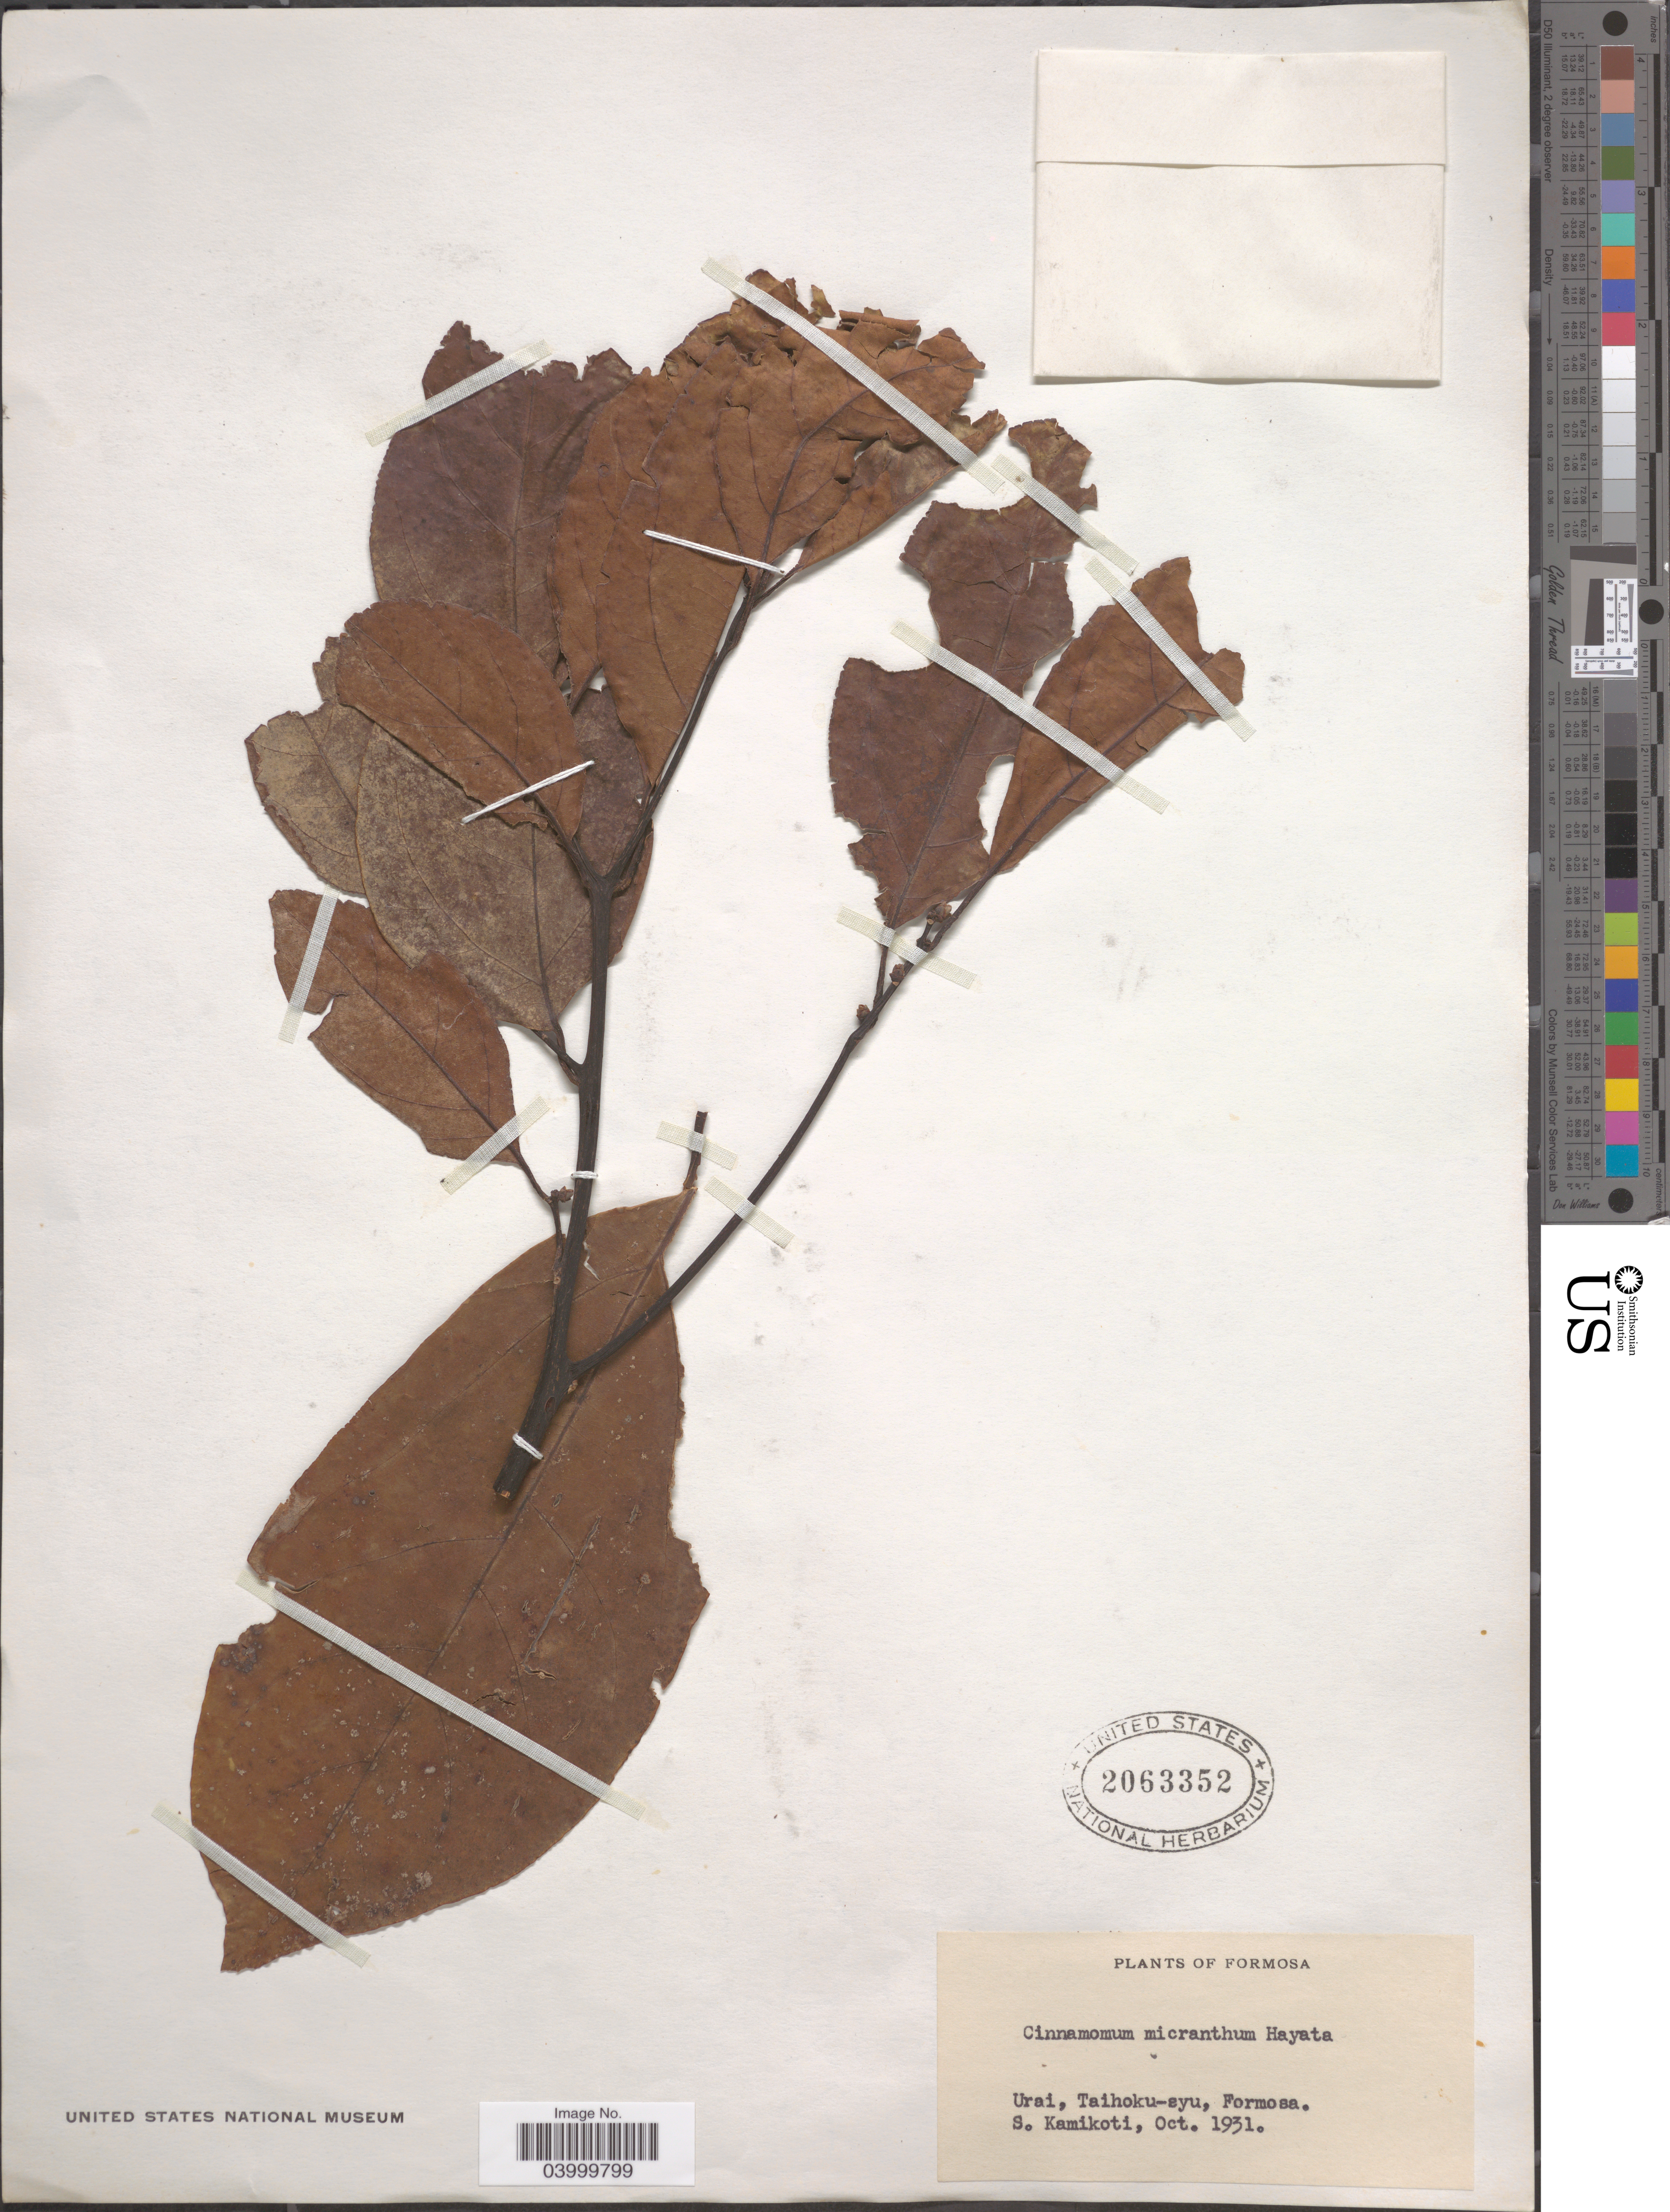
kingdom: Plantae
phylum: Tracheophyta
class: Magnoliopsida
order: Laurales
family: Lauraceae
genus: Cinnamomum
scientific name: Cinnamomum micranthum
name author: Hayata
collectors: S. Kamikoti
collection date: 1931-10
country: Taiwan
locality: Formosa. Urai, Taihoku-syu.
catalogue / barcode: US 2063352